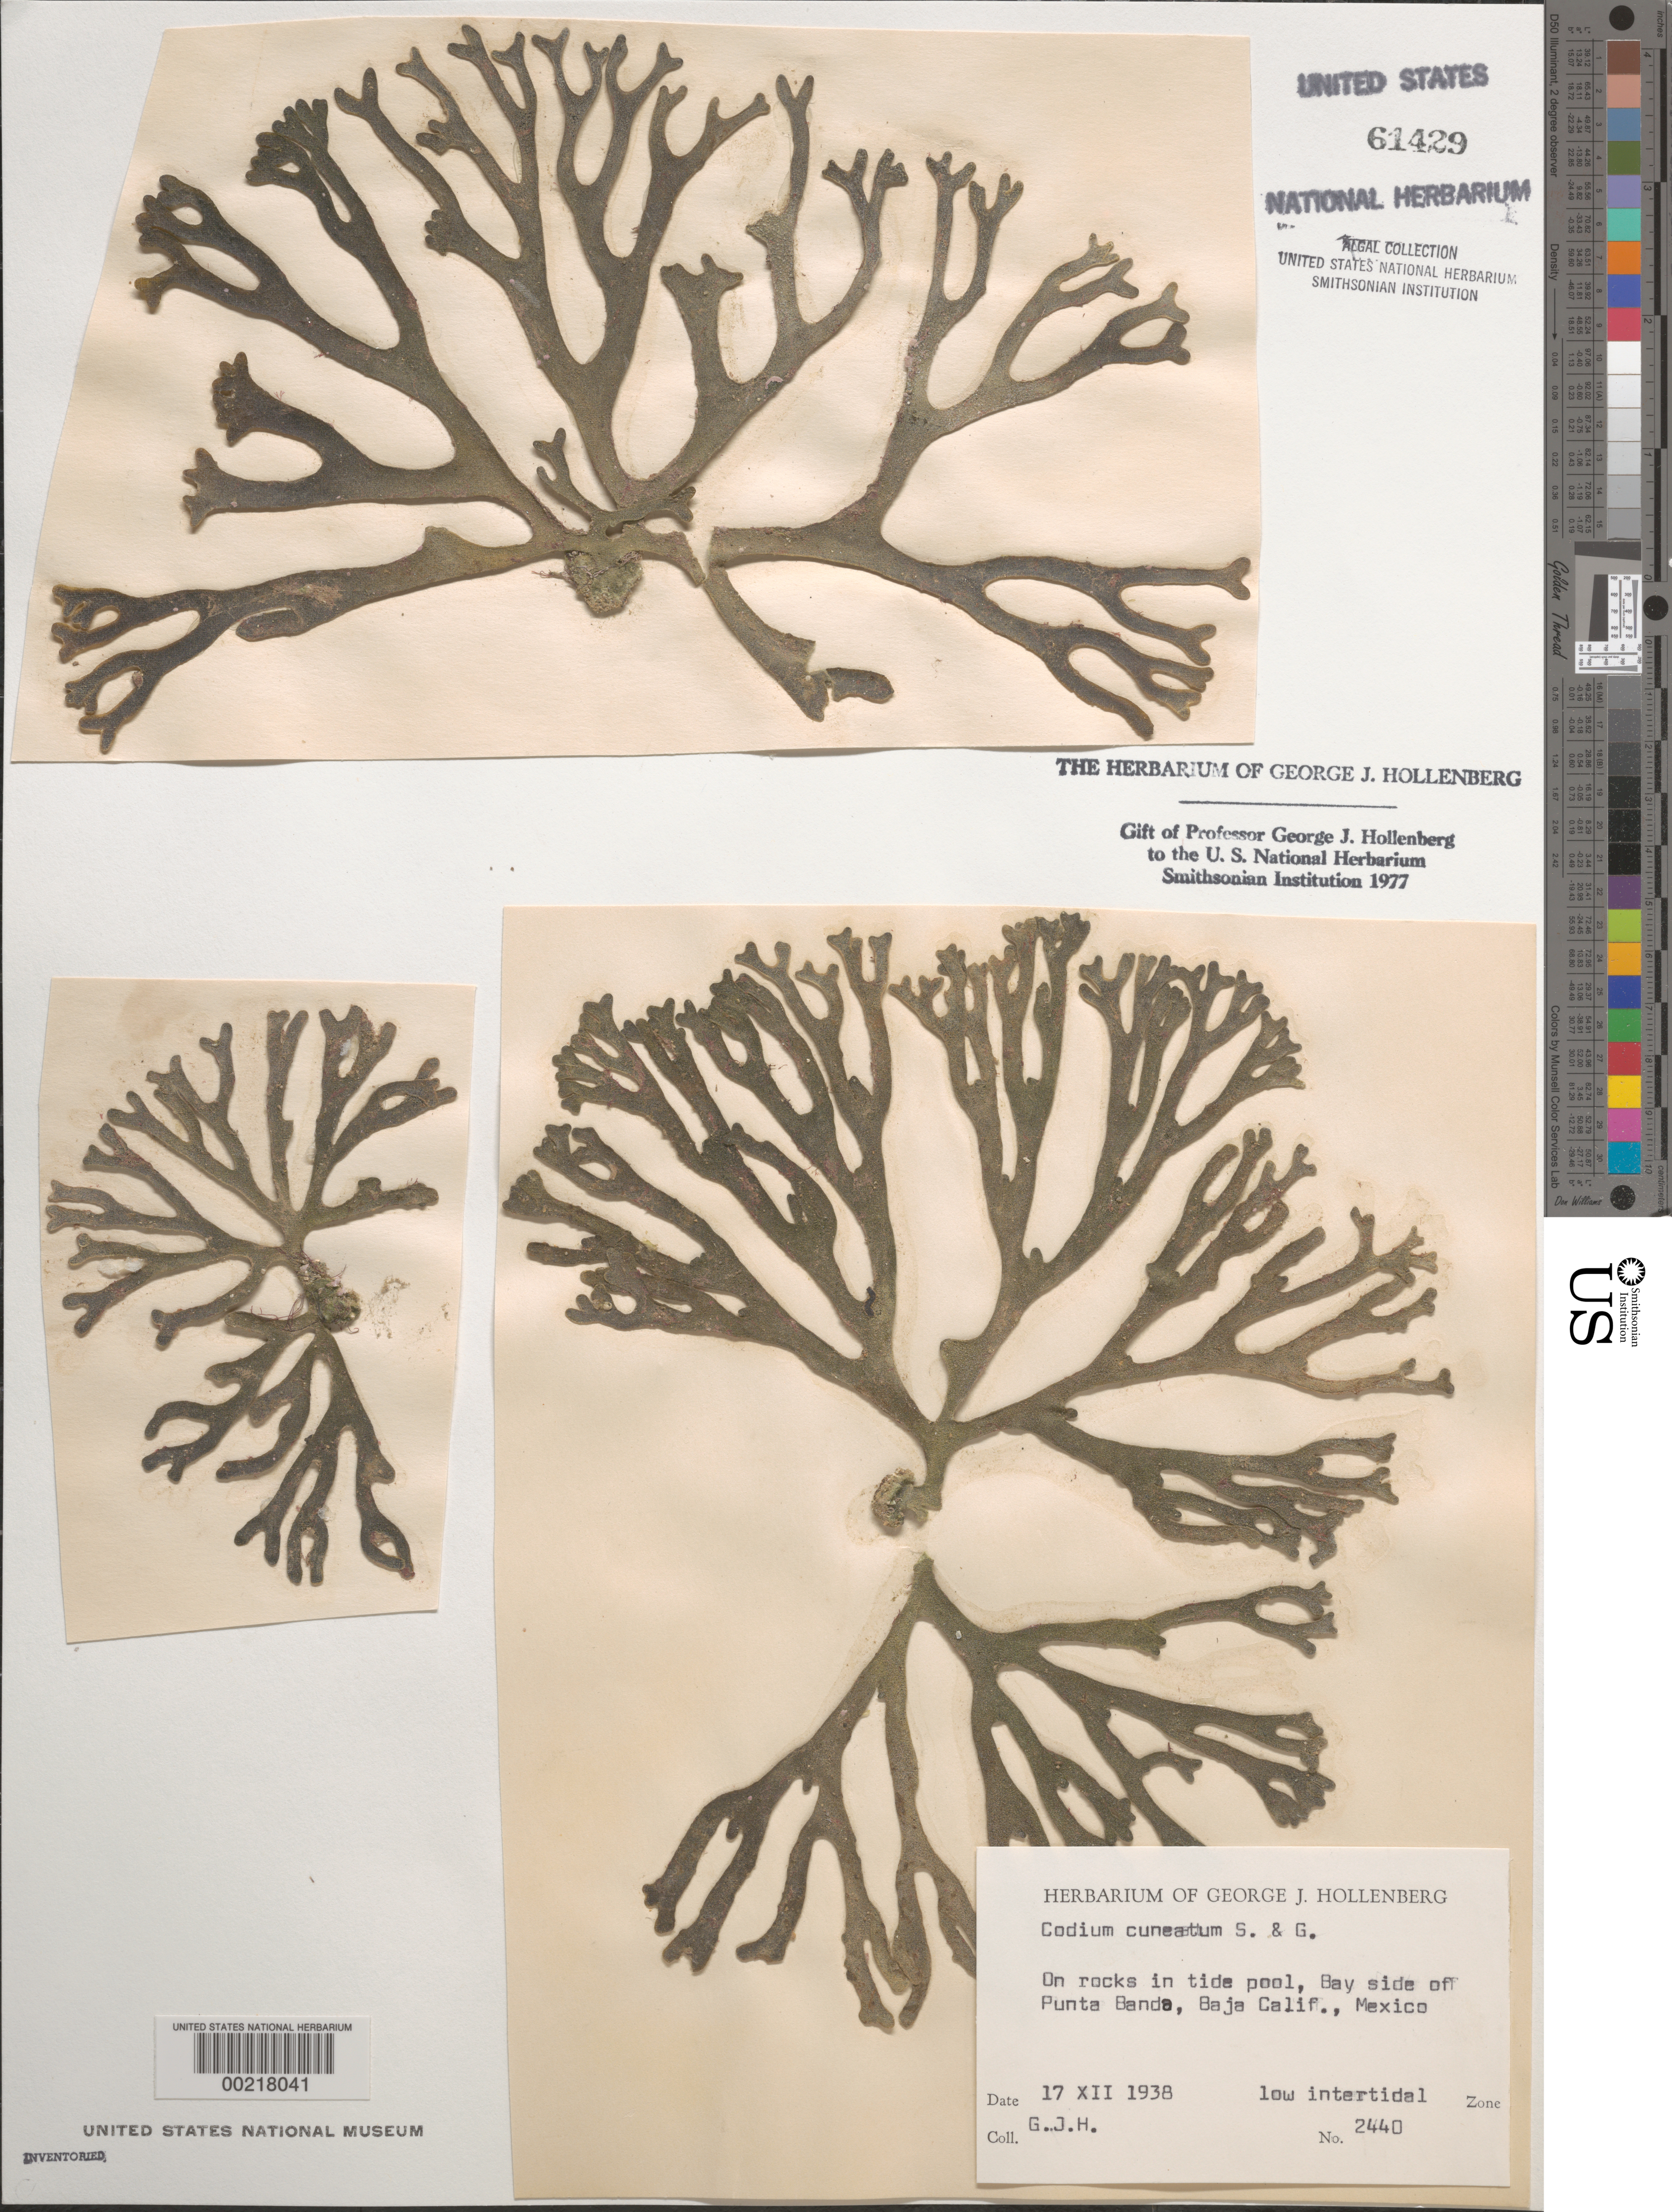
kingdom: Plantae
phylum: Chlorophyta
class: Ulvophyceae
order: Bryopsidales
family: Codiaceae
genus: Codium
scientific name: Codium simulans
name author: Setch. & N.L. Gardner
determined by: Algae name updating Project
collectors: G. Hollenberg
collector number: GJH 2440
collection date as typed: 12/17/1938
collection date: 1938-12-17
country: Mexico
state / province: Baja California Norte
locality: Punta Banda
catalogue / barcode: US 61429